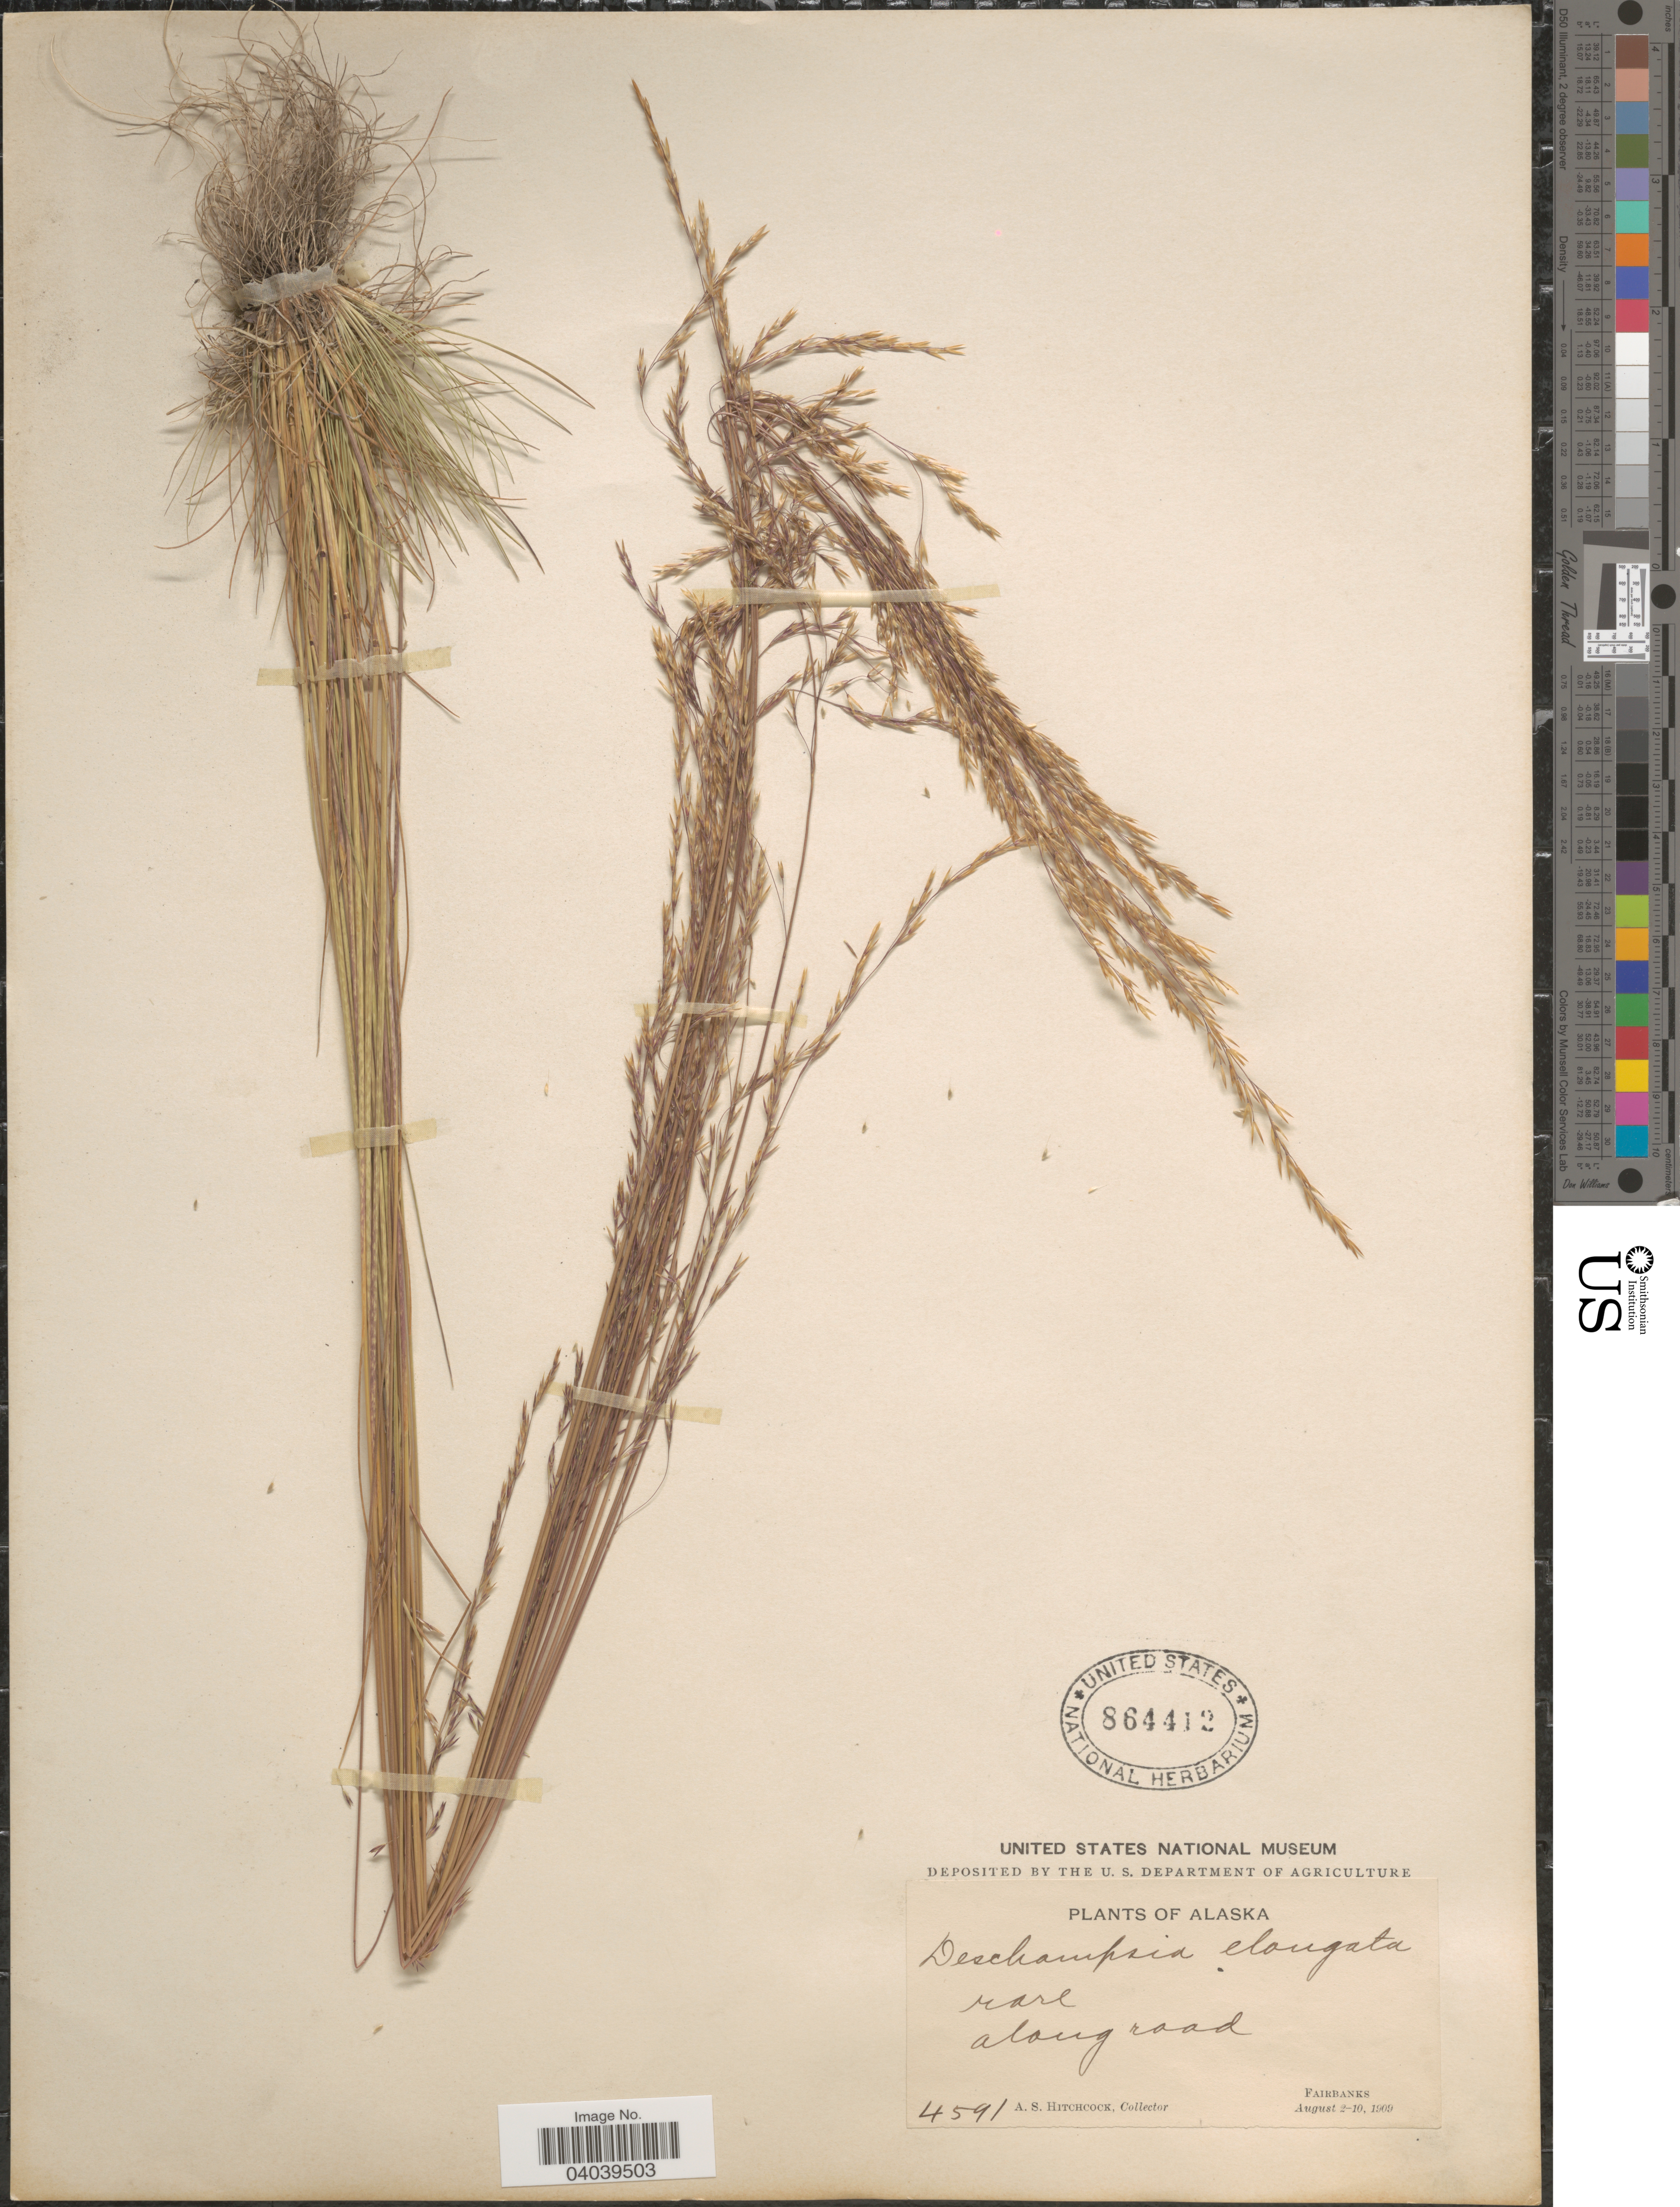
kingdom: Plantae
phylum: Tracheophyta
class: Liliopsida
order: Poales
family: Poaceae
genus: Deschampsia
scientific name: Deschampsia elongata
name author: (Hook.) Munro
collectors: A. S. Hitchcock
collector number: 4591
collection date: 1909-08-02/1909-08-10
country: United States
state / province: Alaska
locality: Fairbanks.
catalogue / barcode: US 864412